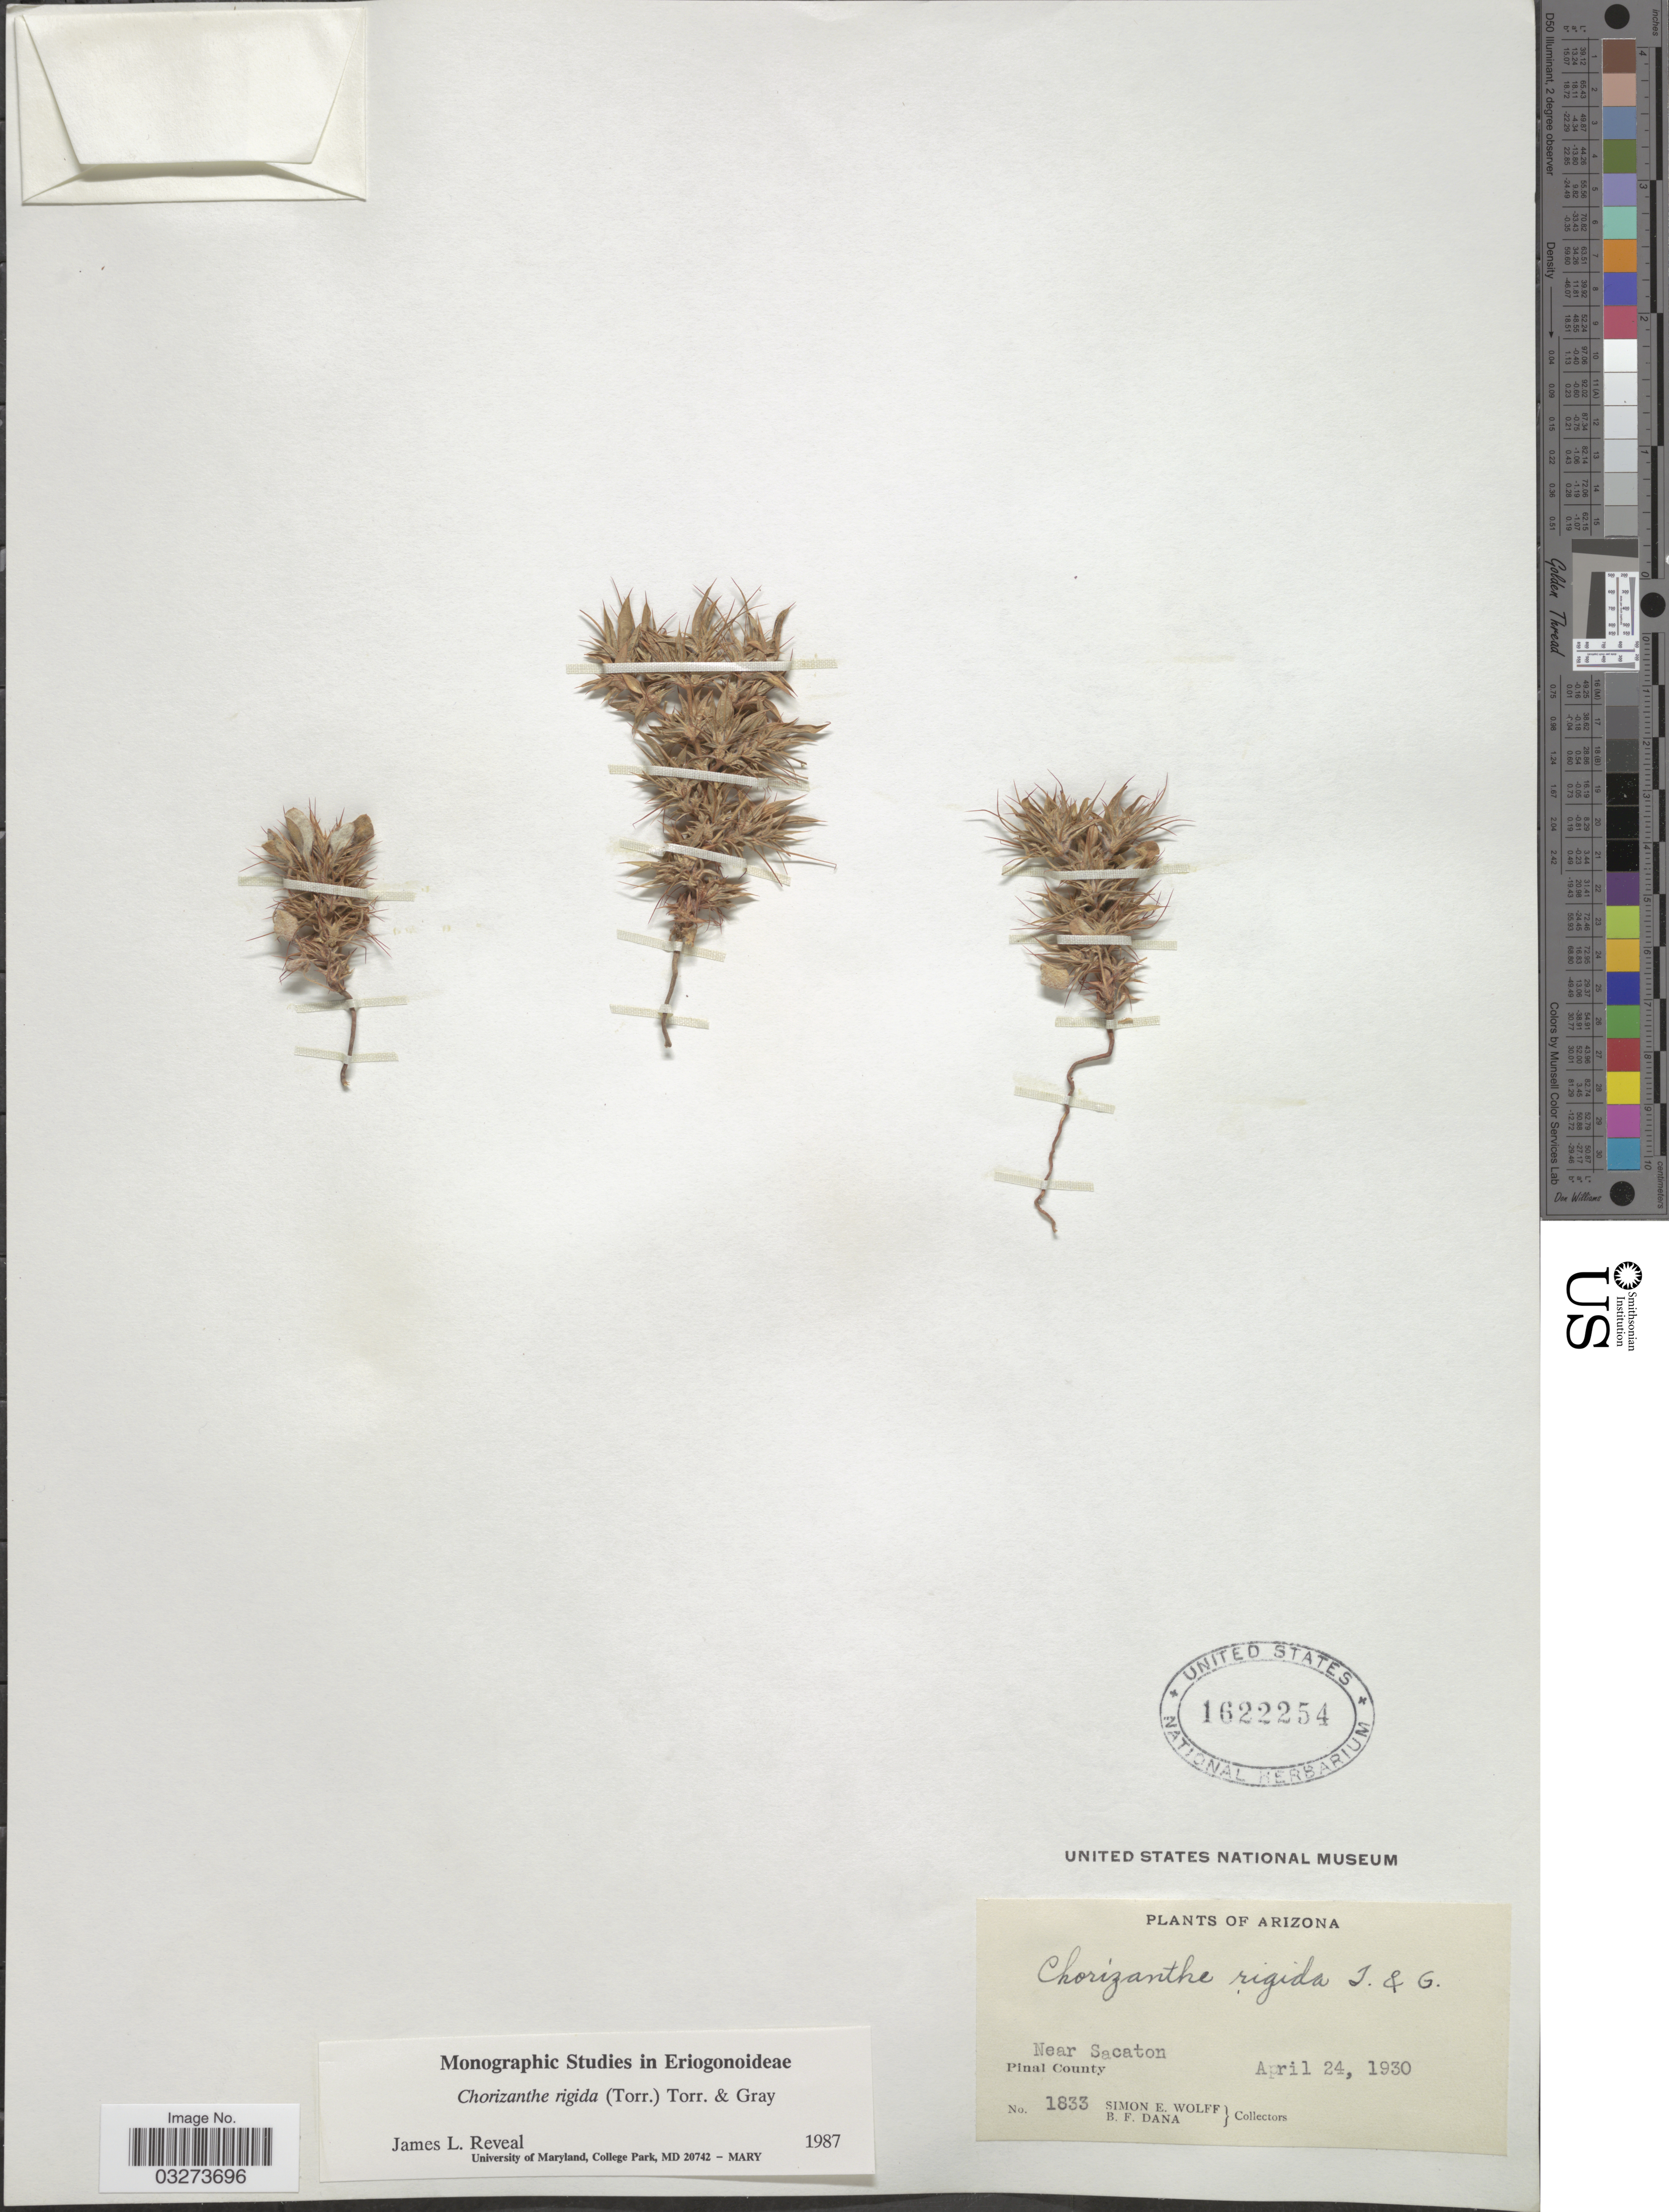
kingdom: Plantae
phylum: Tracheophyta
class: Magnoliopsida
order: Caryophyllales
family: Polygonaceae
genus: Chorizanthe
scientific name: Chorizanthe rigida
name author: (Torr.) Torr. & A. Gray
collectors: S. E. Wolff & B. Dana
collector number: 1833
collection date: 1930-04-24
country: United States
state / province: Arizona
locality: Near Sacaton, Pinal County.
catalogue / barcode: US 1622254